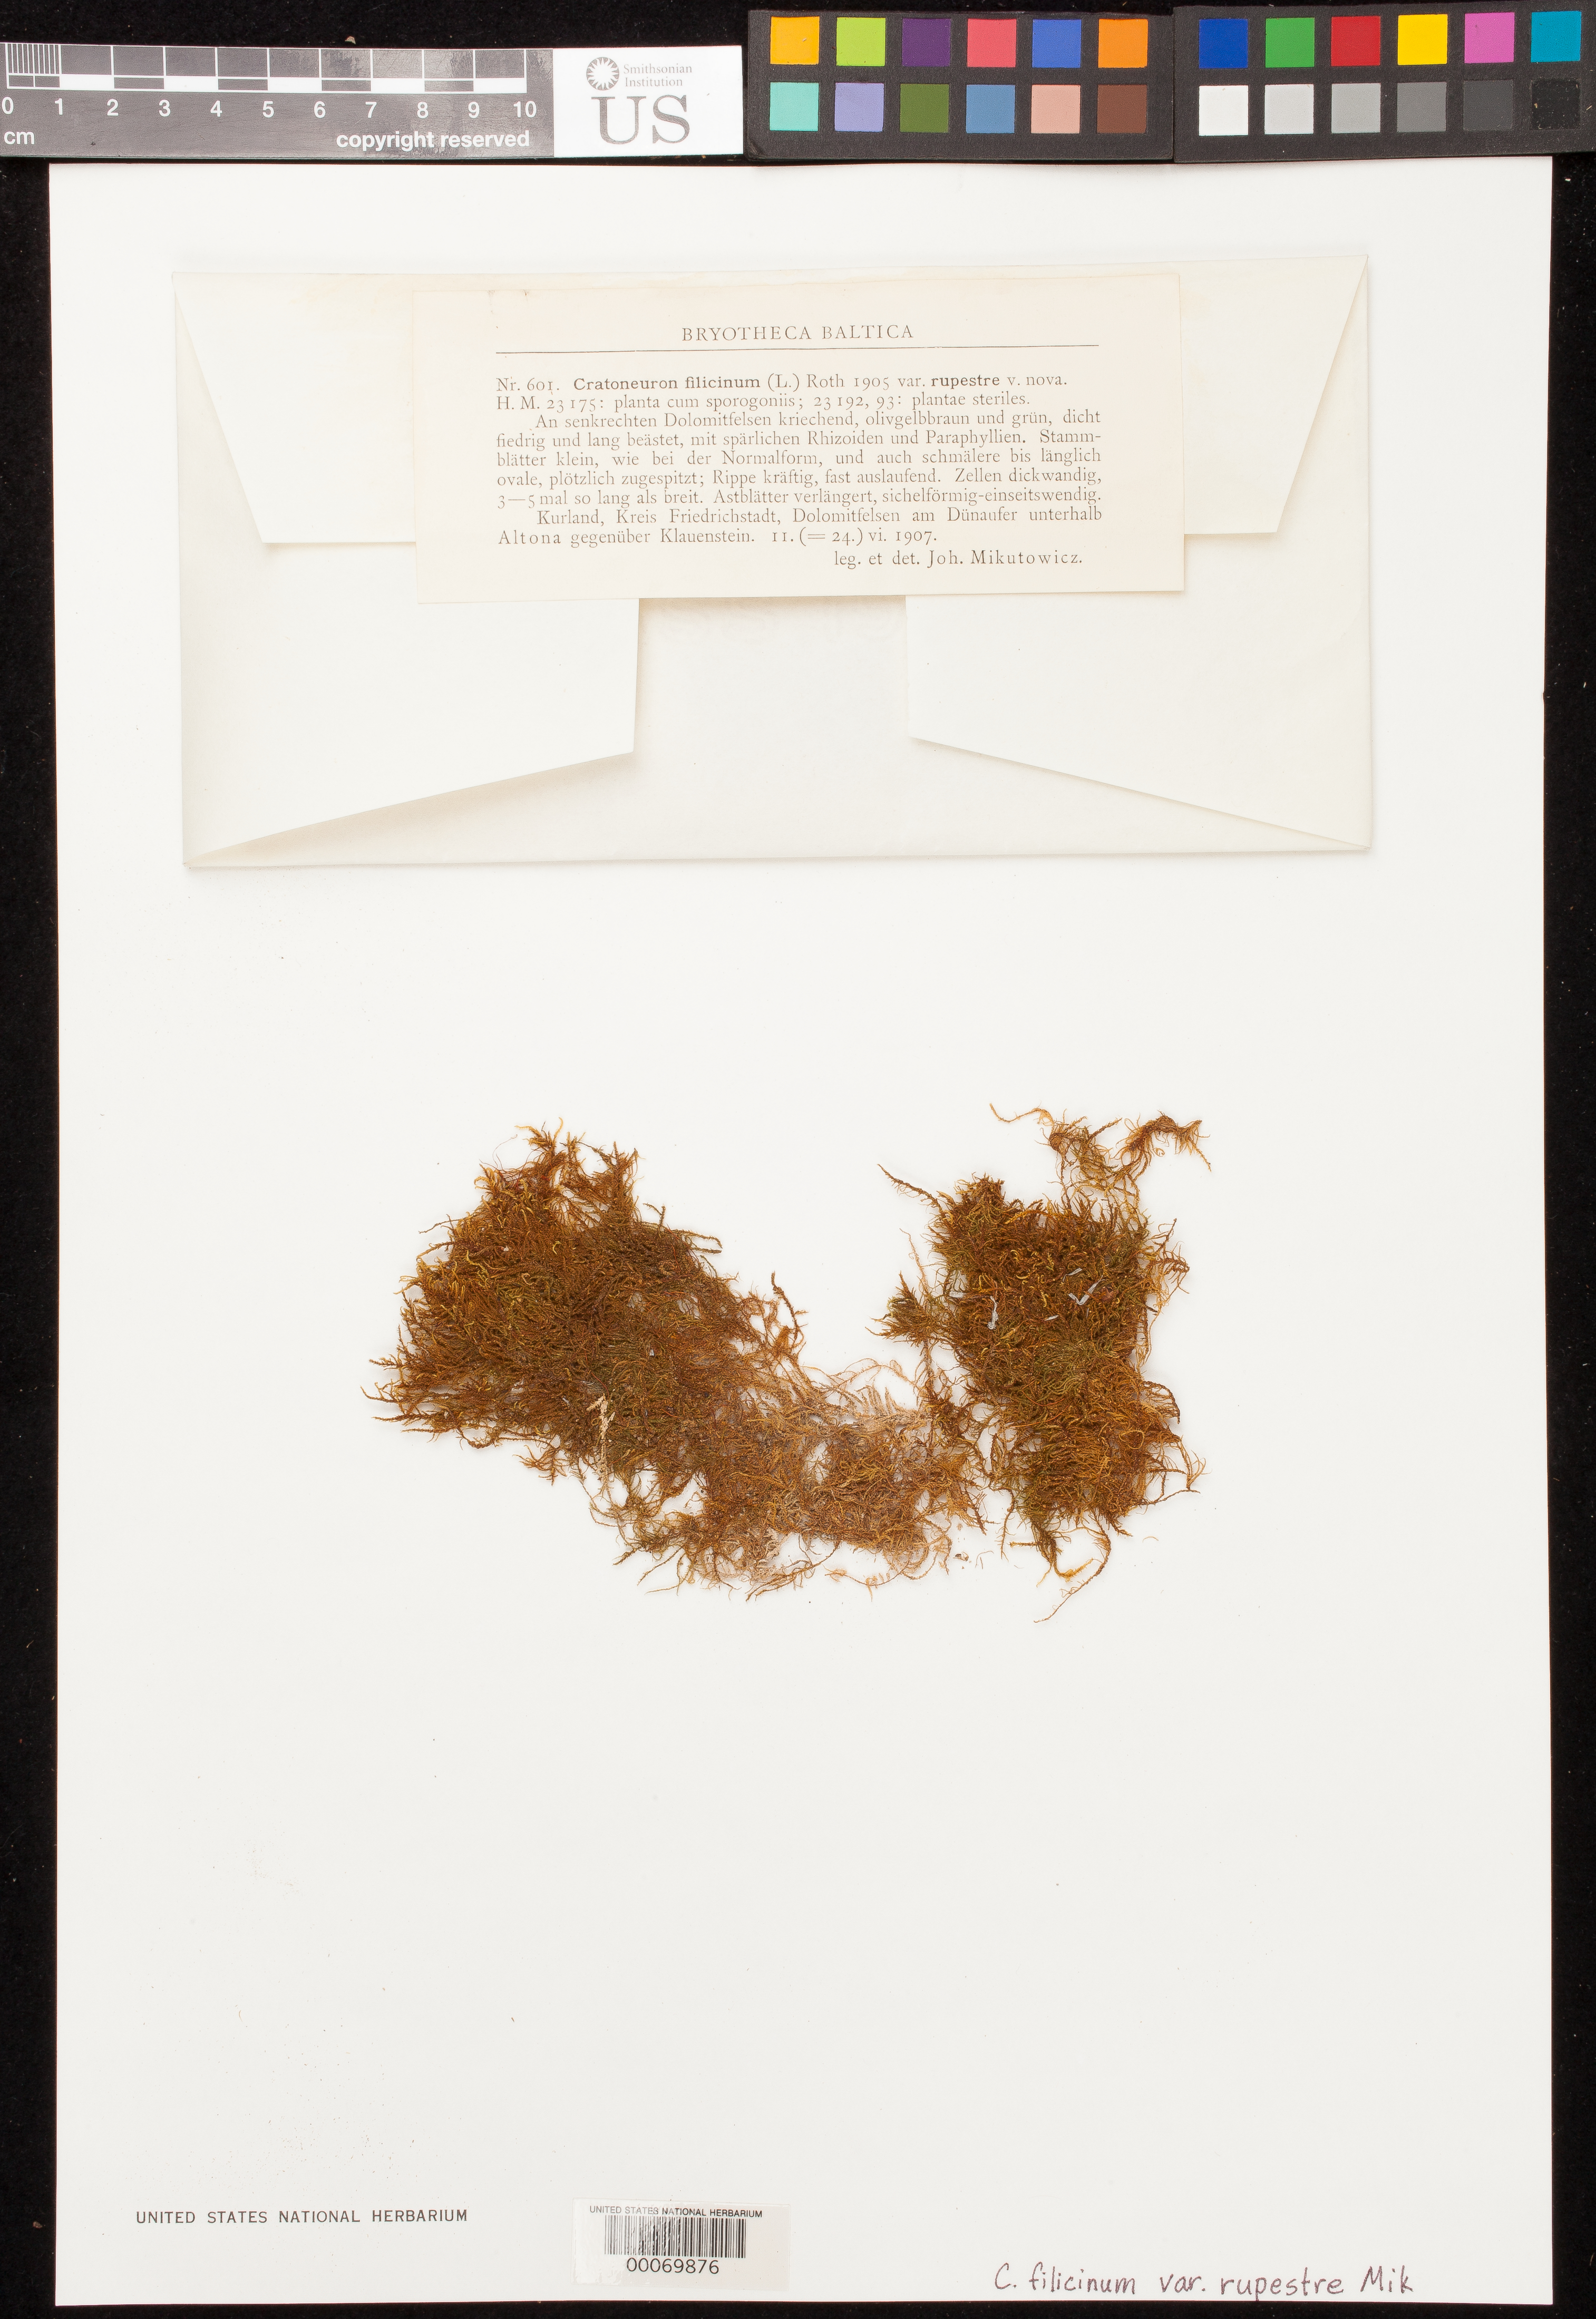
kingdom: Plantae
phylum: Bryophyta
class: Bryopsida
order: Hypnales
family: Amblystegiaceae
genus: Cratoneuron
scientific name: Cratoneuron filicinum var. rupestre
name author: Mikut.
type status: Isotype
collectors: J. Mikutowicz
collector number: Bryoth. Balt. 601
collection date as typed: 11 Jun 1907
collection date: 1907-06-11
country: Latvia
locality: Area of Jaunjelgava below Altona, opposite Klauenstein.